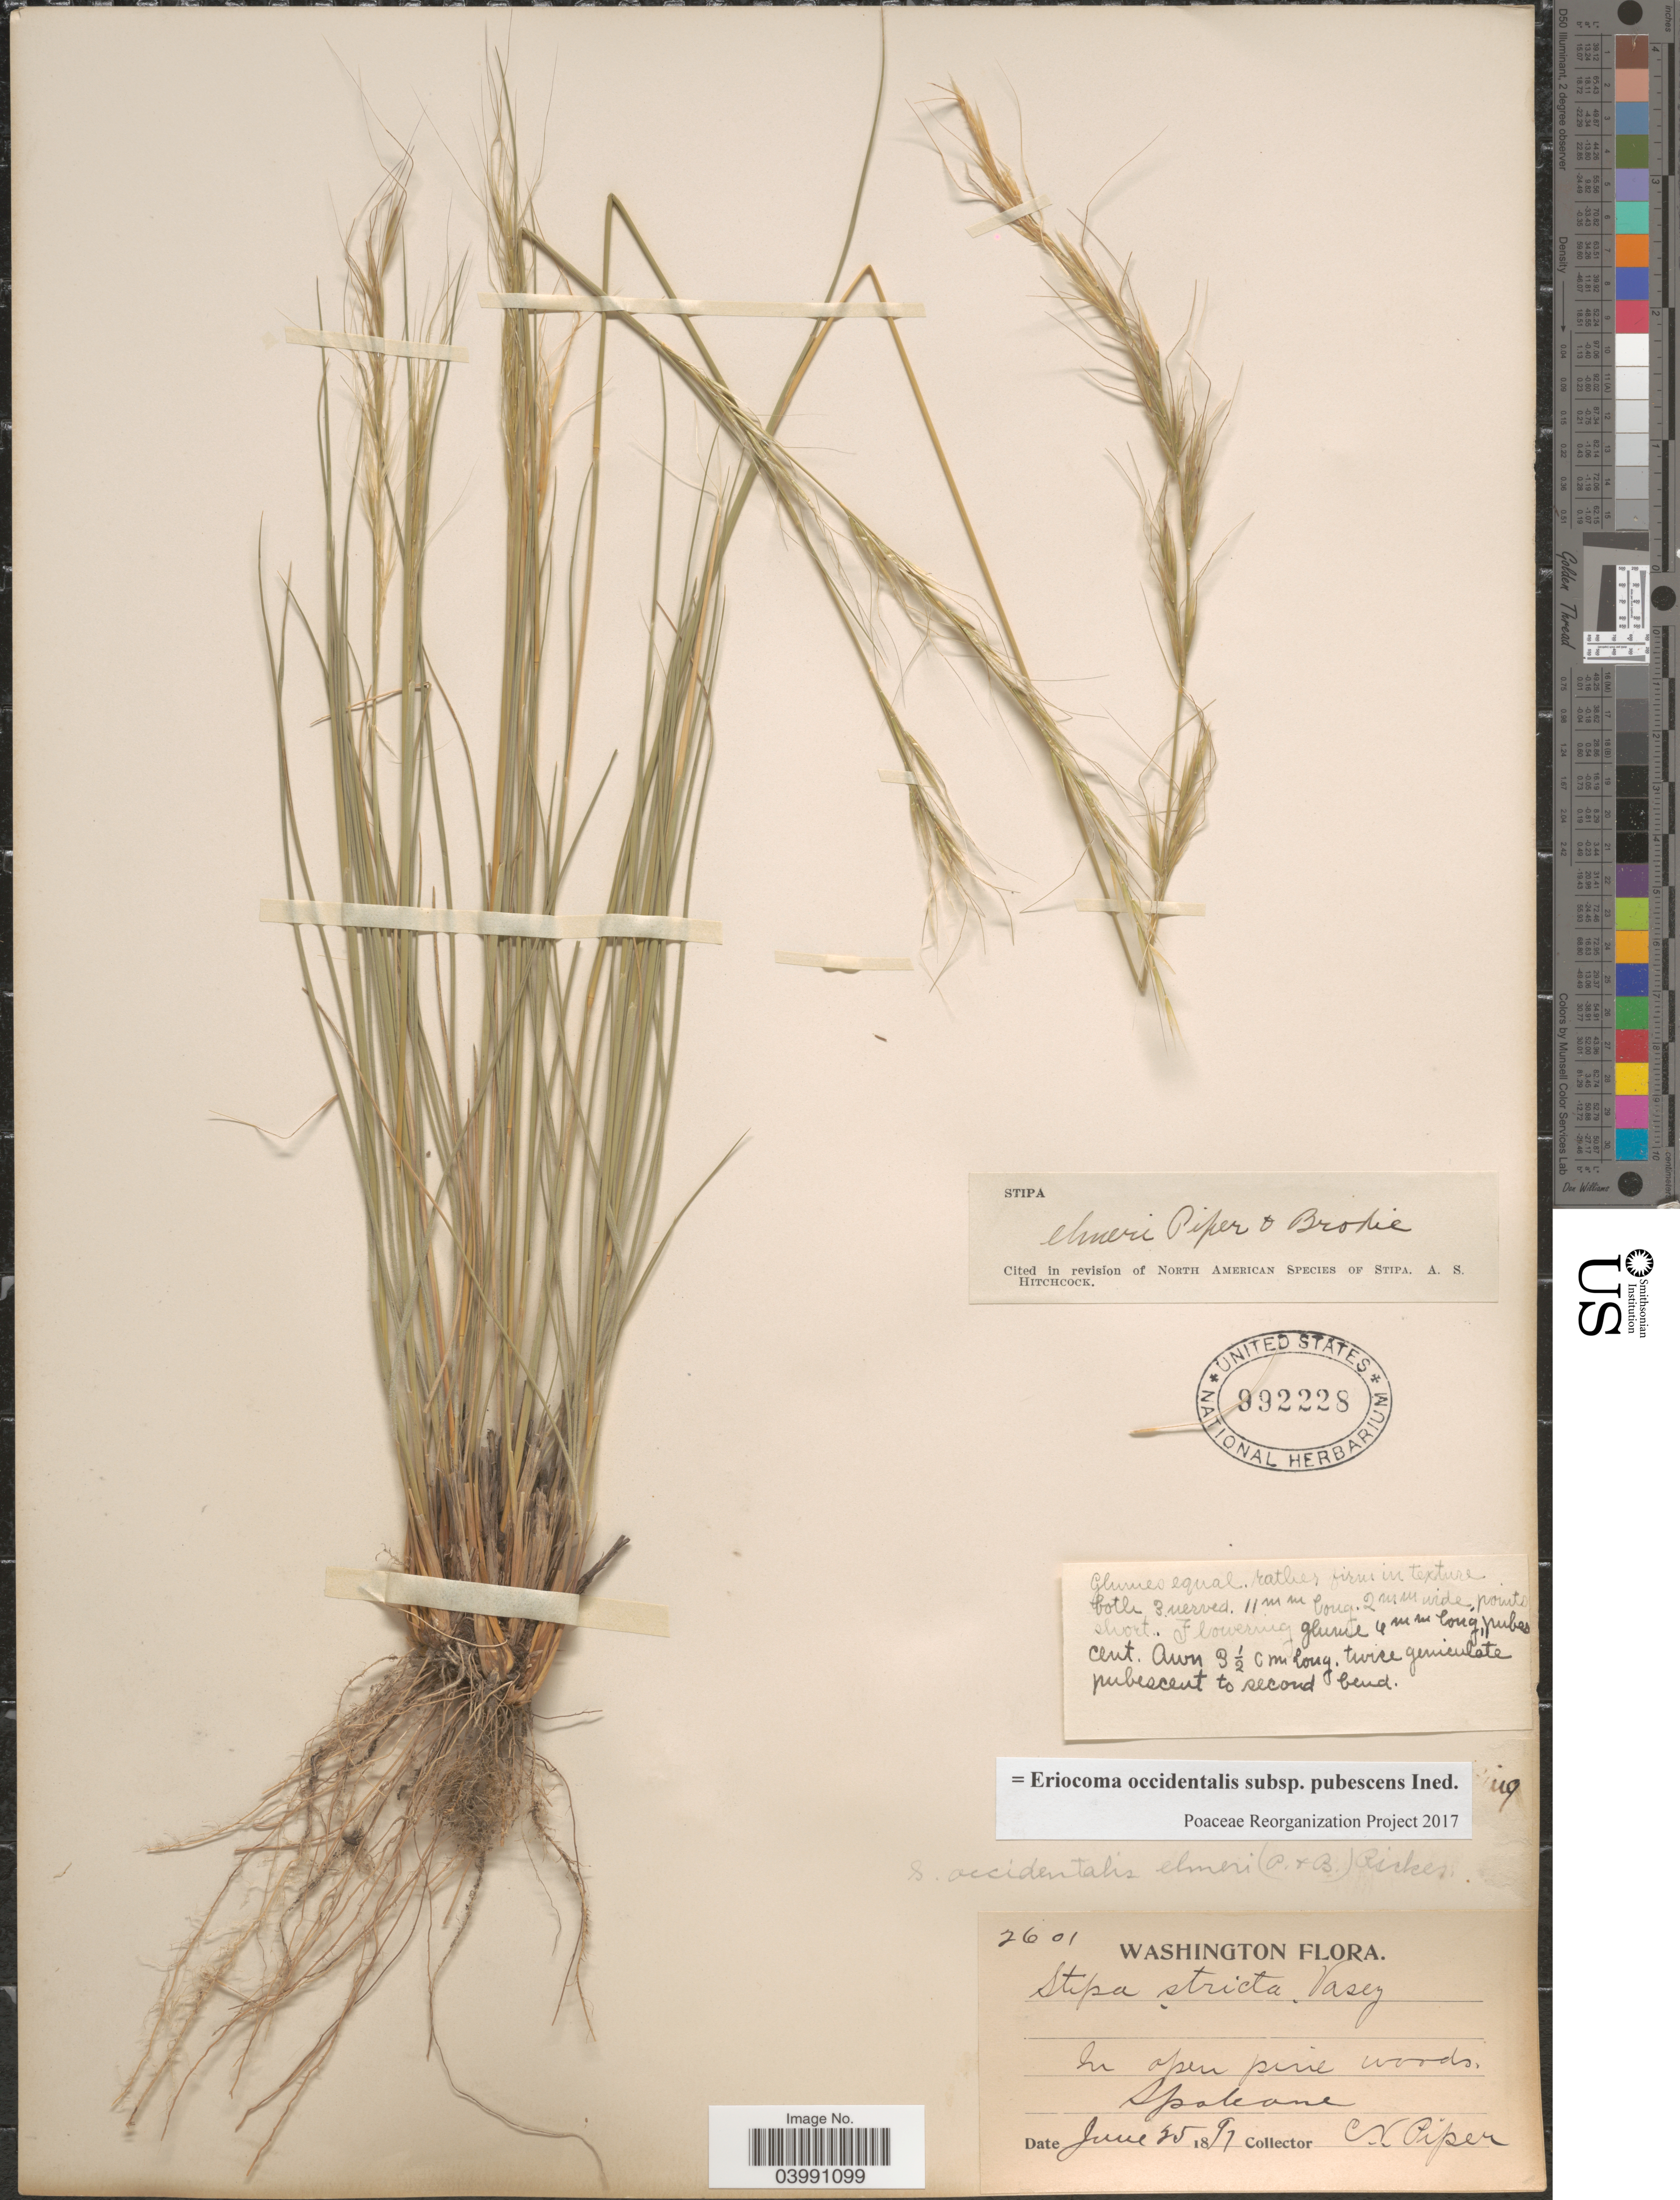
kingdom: Plantae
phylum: Tracheophyta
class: Liliopsida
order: Poales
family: Poaceae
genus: Eriocoma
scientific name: Eriocoma occidentalis subsp. pubescens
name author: (Vasey) Romasch.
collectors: C. V. Piper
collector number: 2601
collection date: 1897-06-25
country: United States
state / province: Washington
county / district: Spokane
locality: Spokane.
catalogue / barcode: US 992228